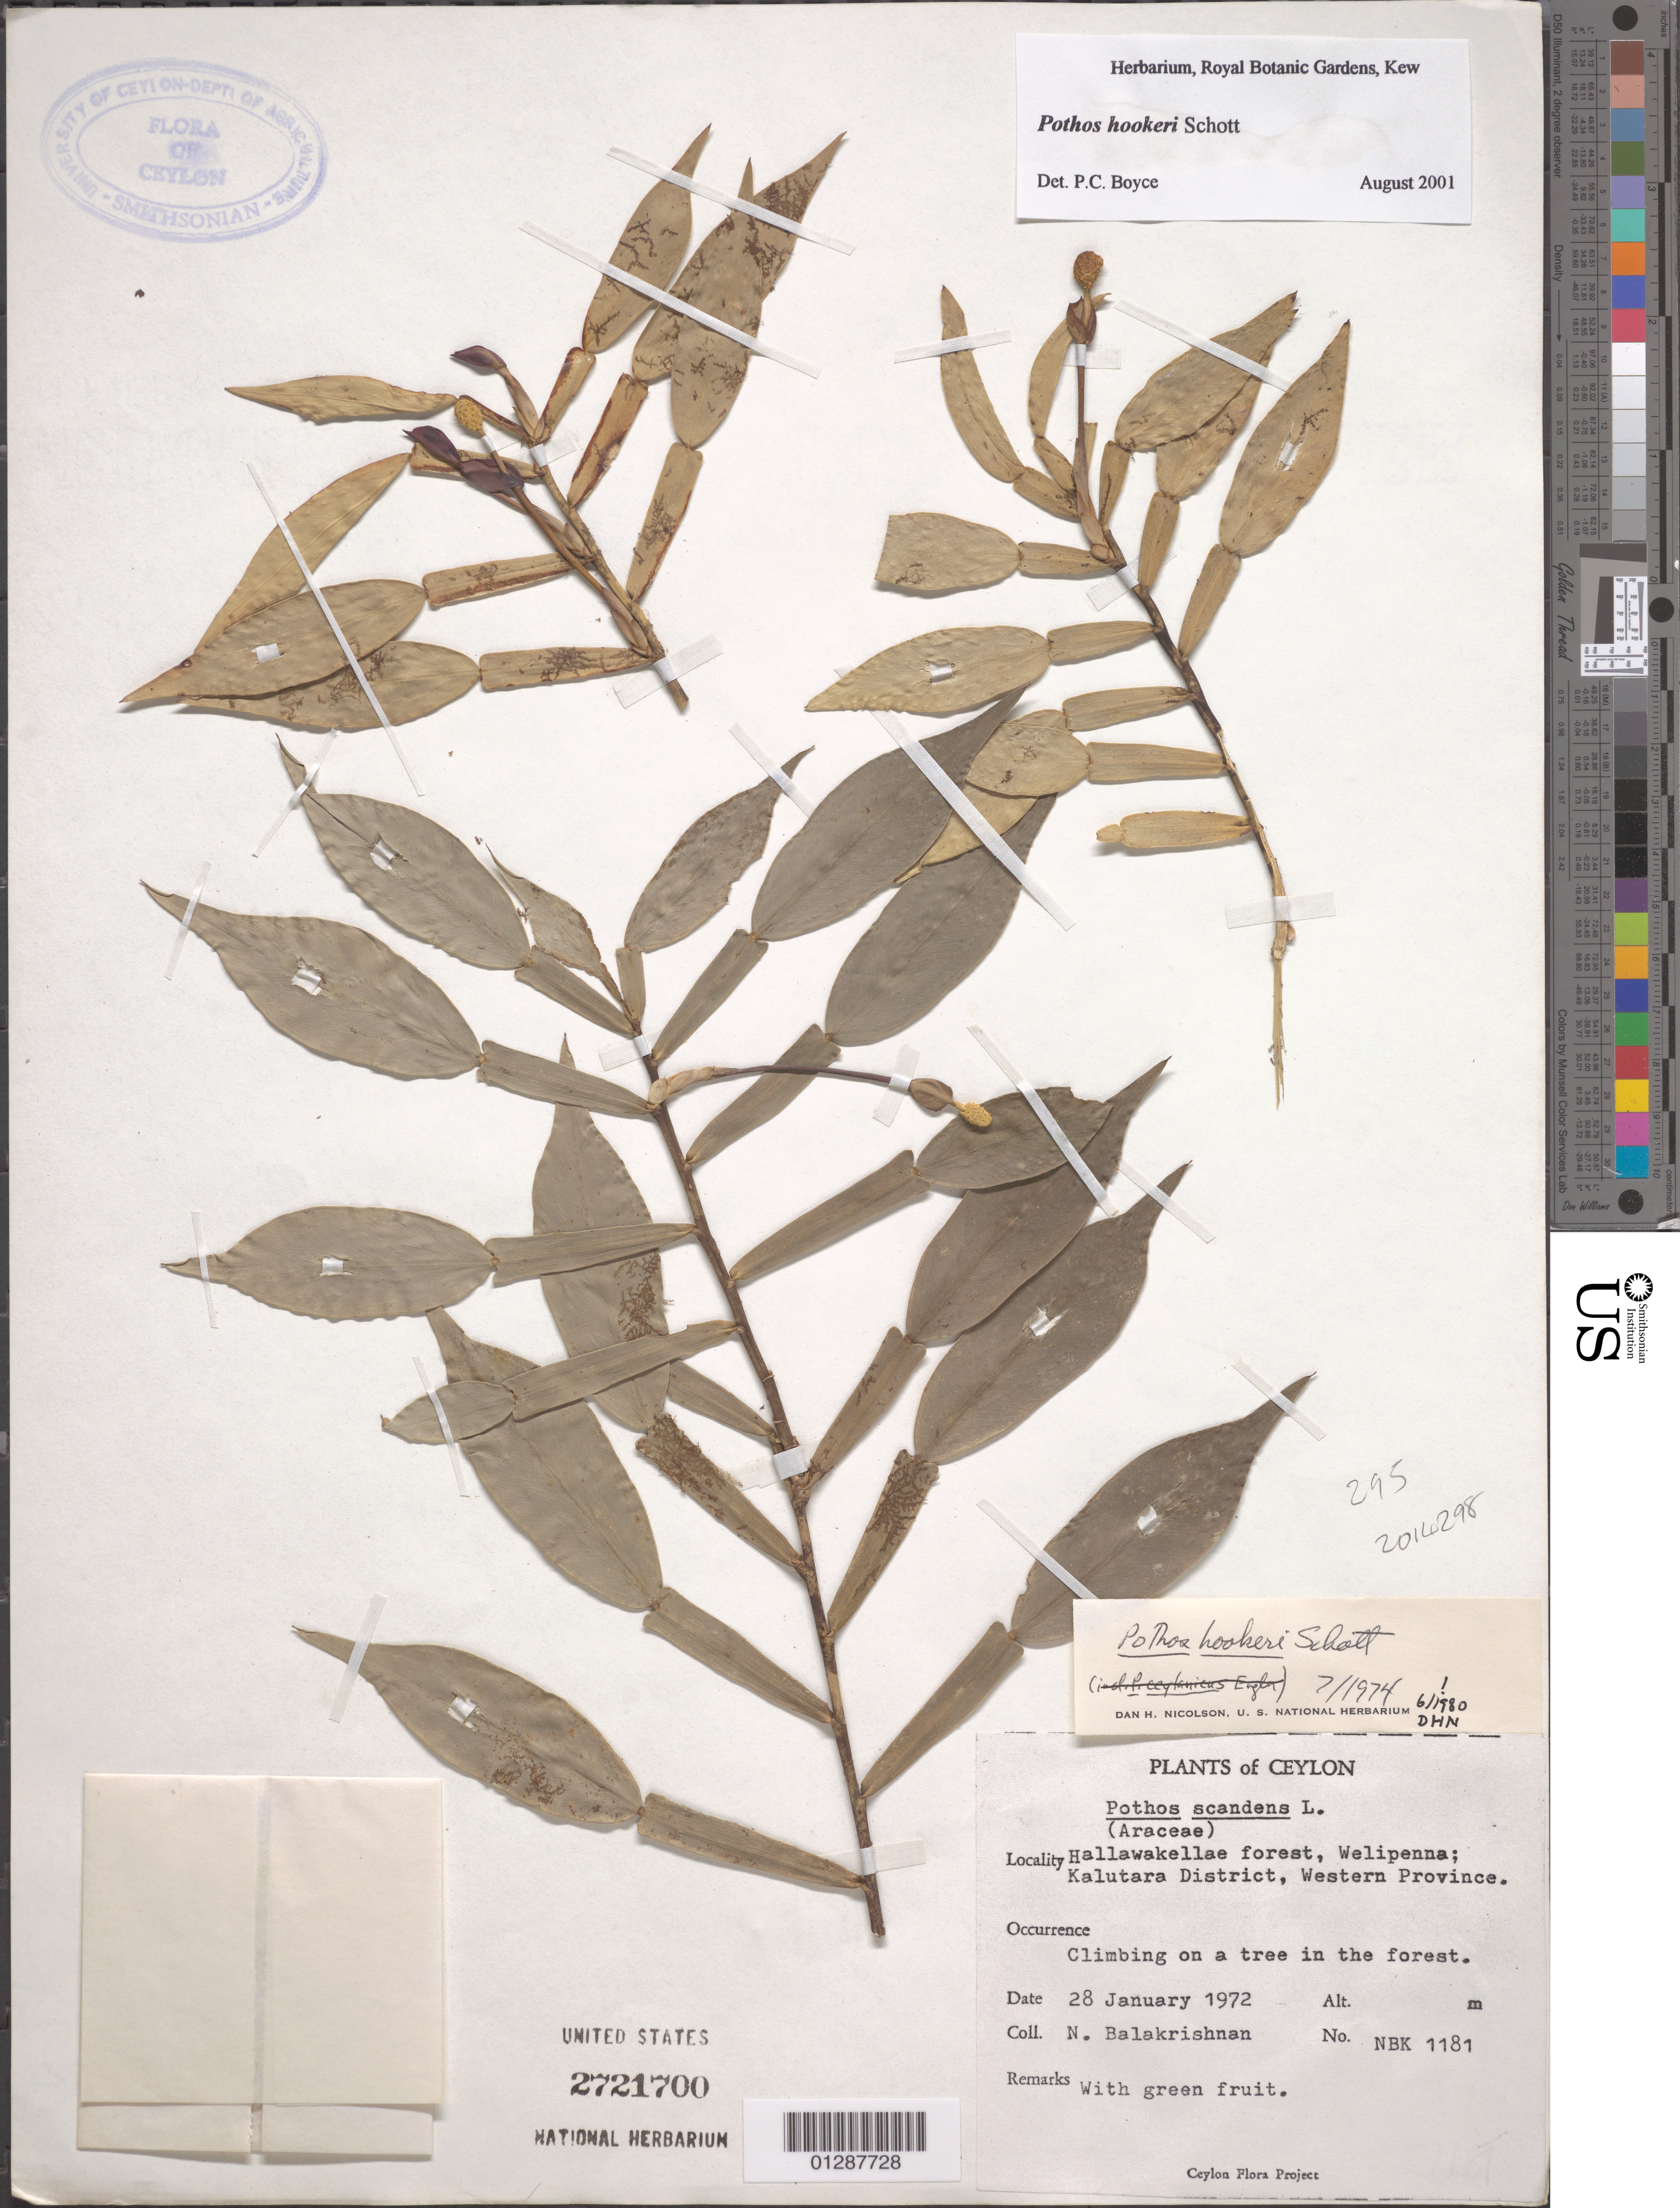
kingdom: Plantae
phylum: Tracheophyta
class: Liliopsida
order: Alismatales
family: Araceae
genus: Pothos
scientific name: Pothos hookeri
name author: Schott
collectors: N. Balakrishnan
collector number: NBK 1181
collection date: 1972-01-28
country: Sri Lanka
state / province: Western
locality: Ceylon. Hallawakellae forest, Welipenna; Kalutara District, Western Province.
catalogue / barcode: US 2721700